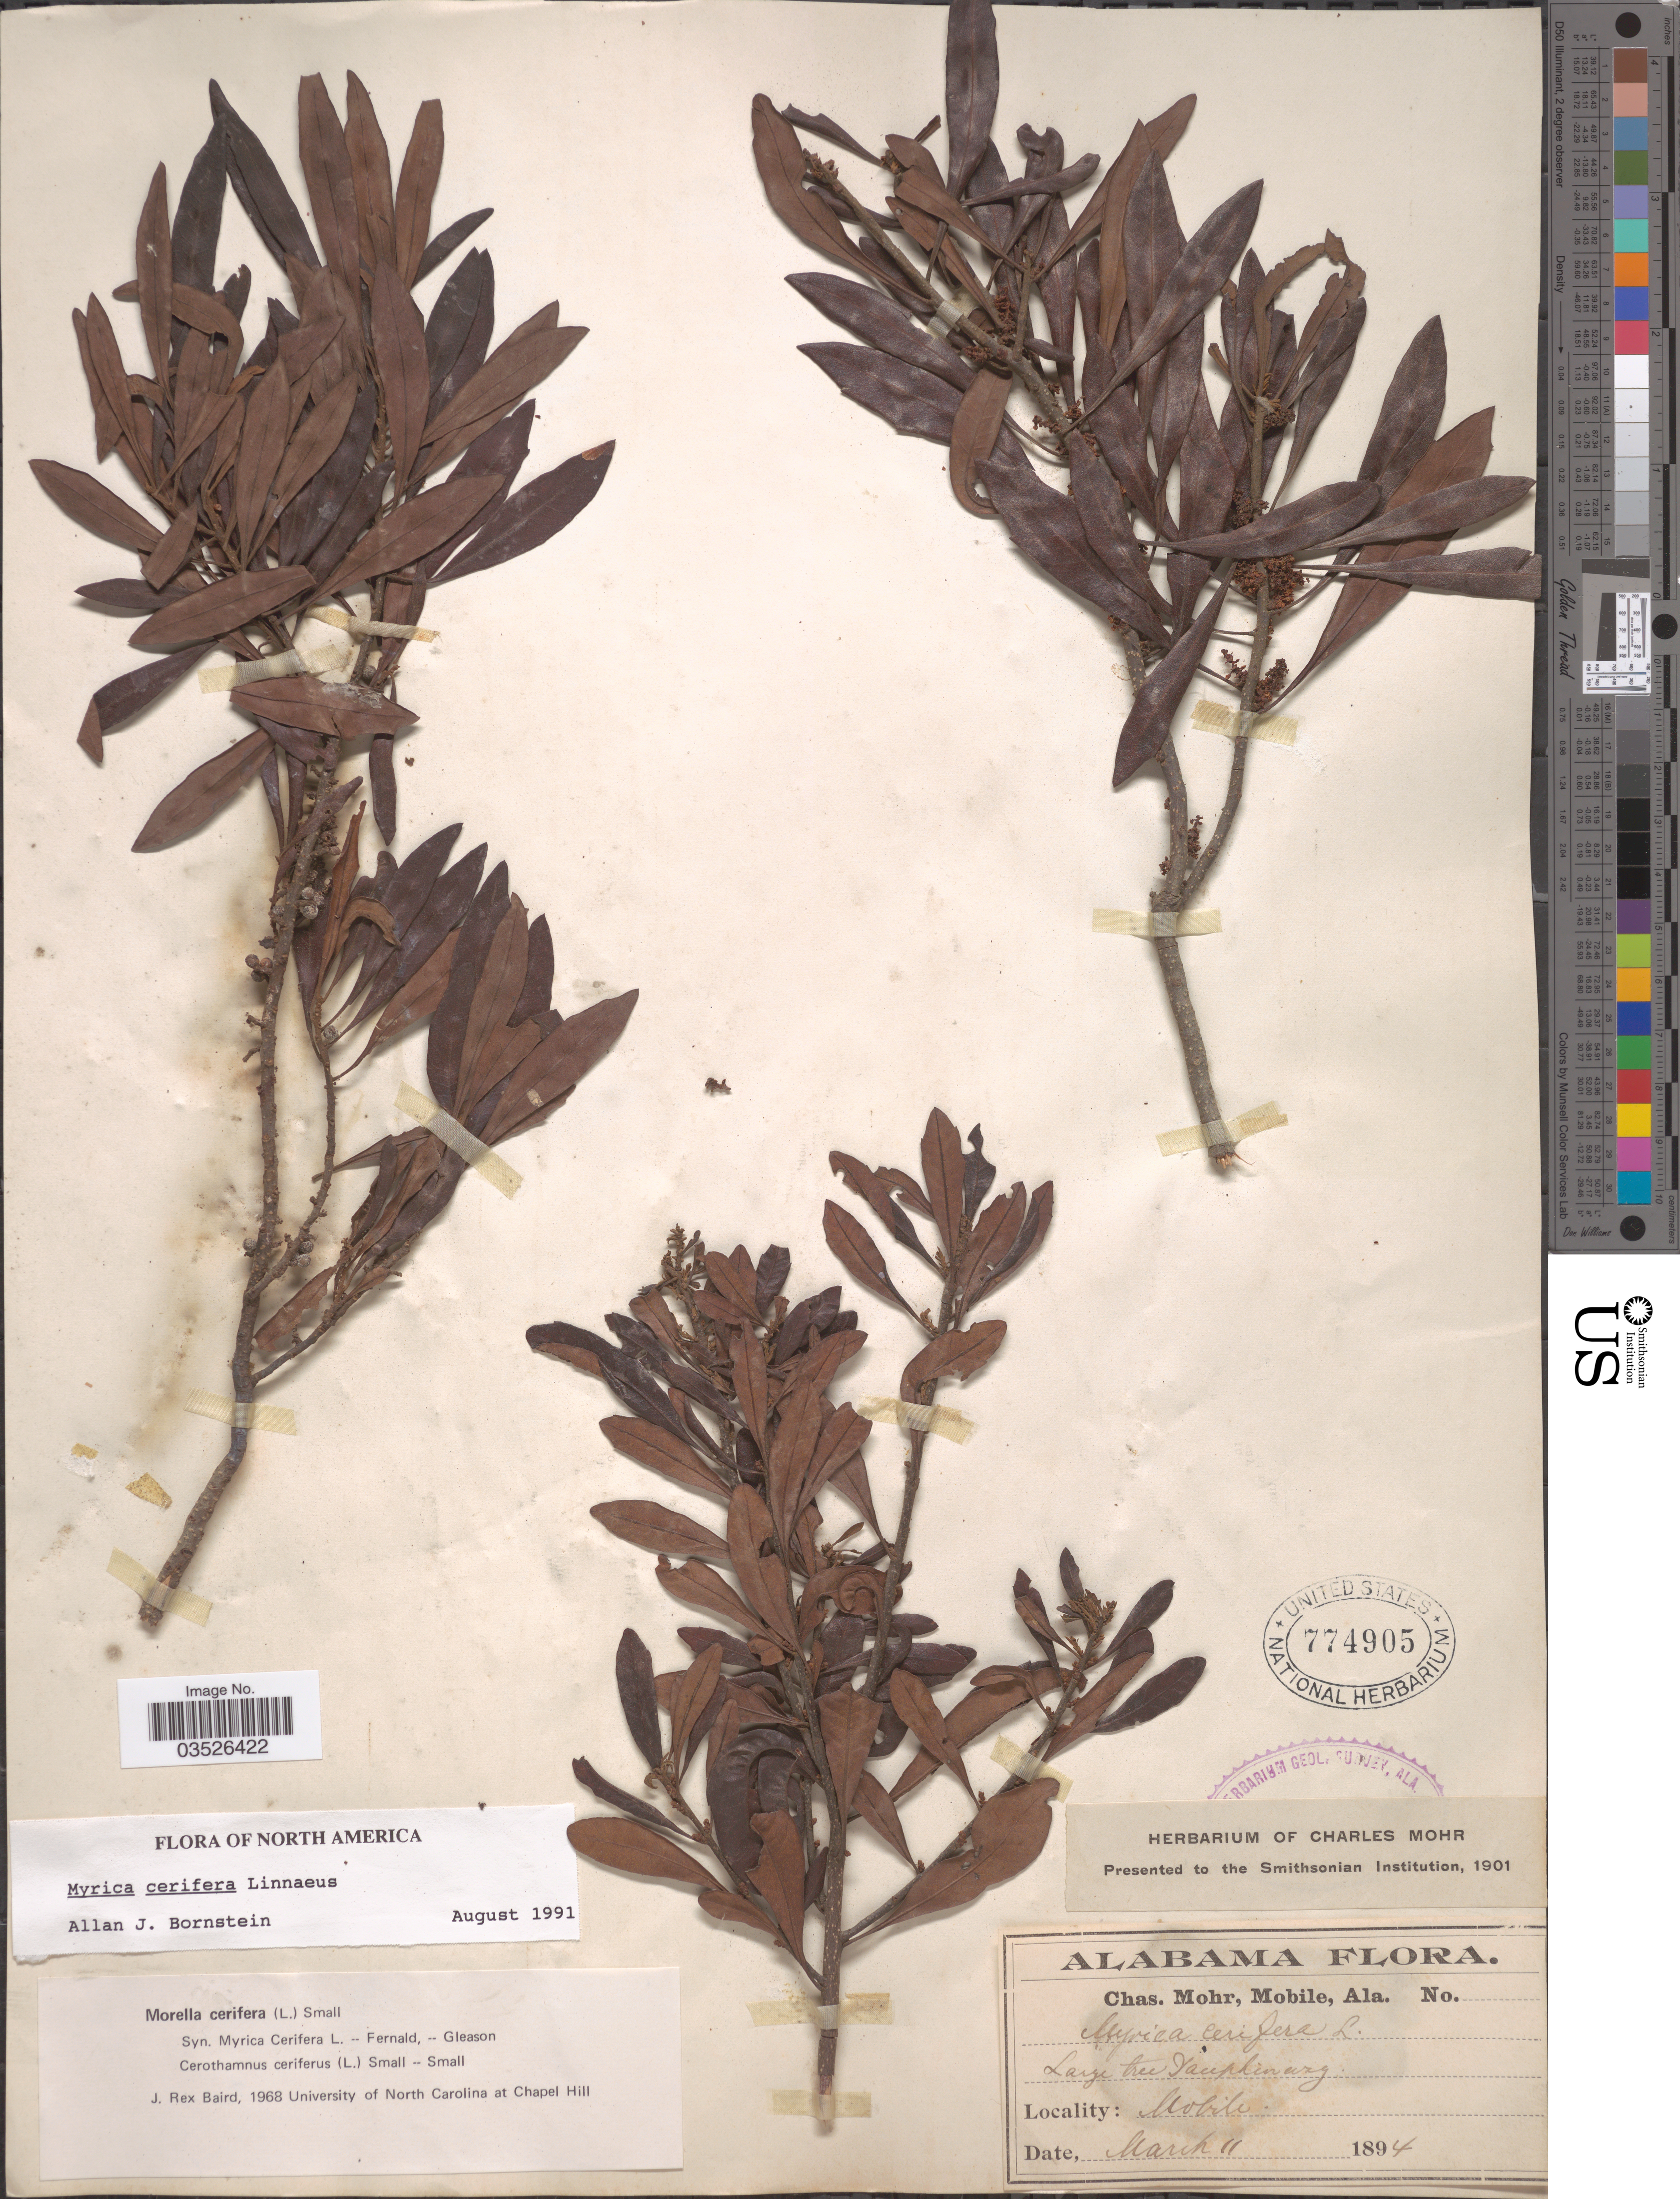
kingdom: Plantae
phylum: Tracheophyta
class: Magnoliopsida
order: Fagales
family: Myricaceae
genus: Morella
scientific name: Morella cerifera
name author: (L.) Small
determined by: Baird, James Rex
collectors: Mohr, C. T. (herbarium)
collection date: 1894-03-11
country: United States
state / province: Alabama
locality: Mobile.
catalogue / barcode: US 774905